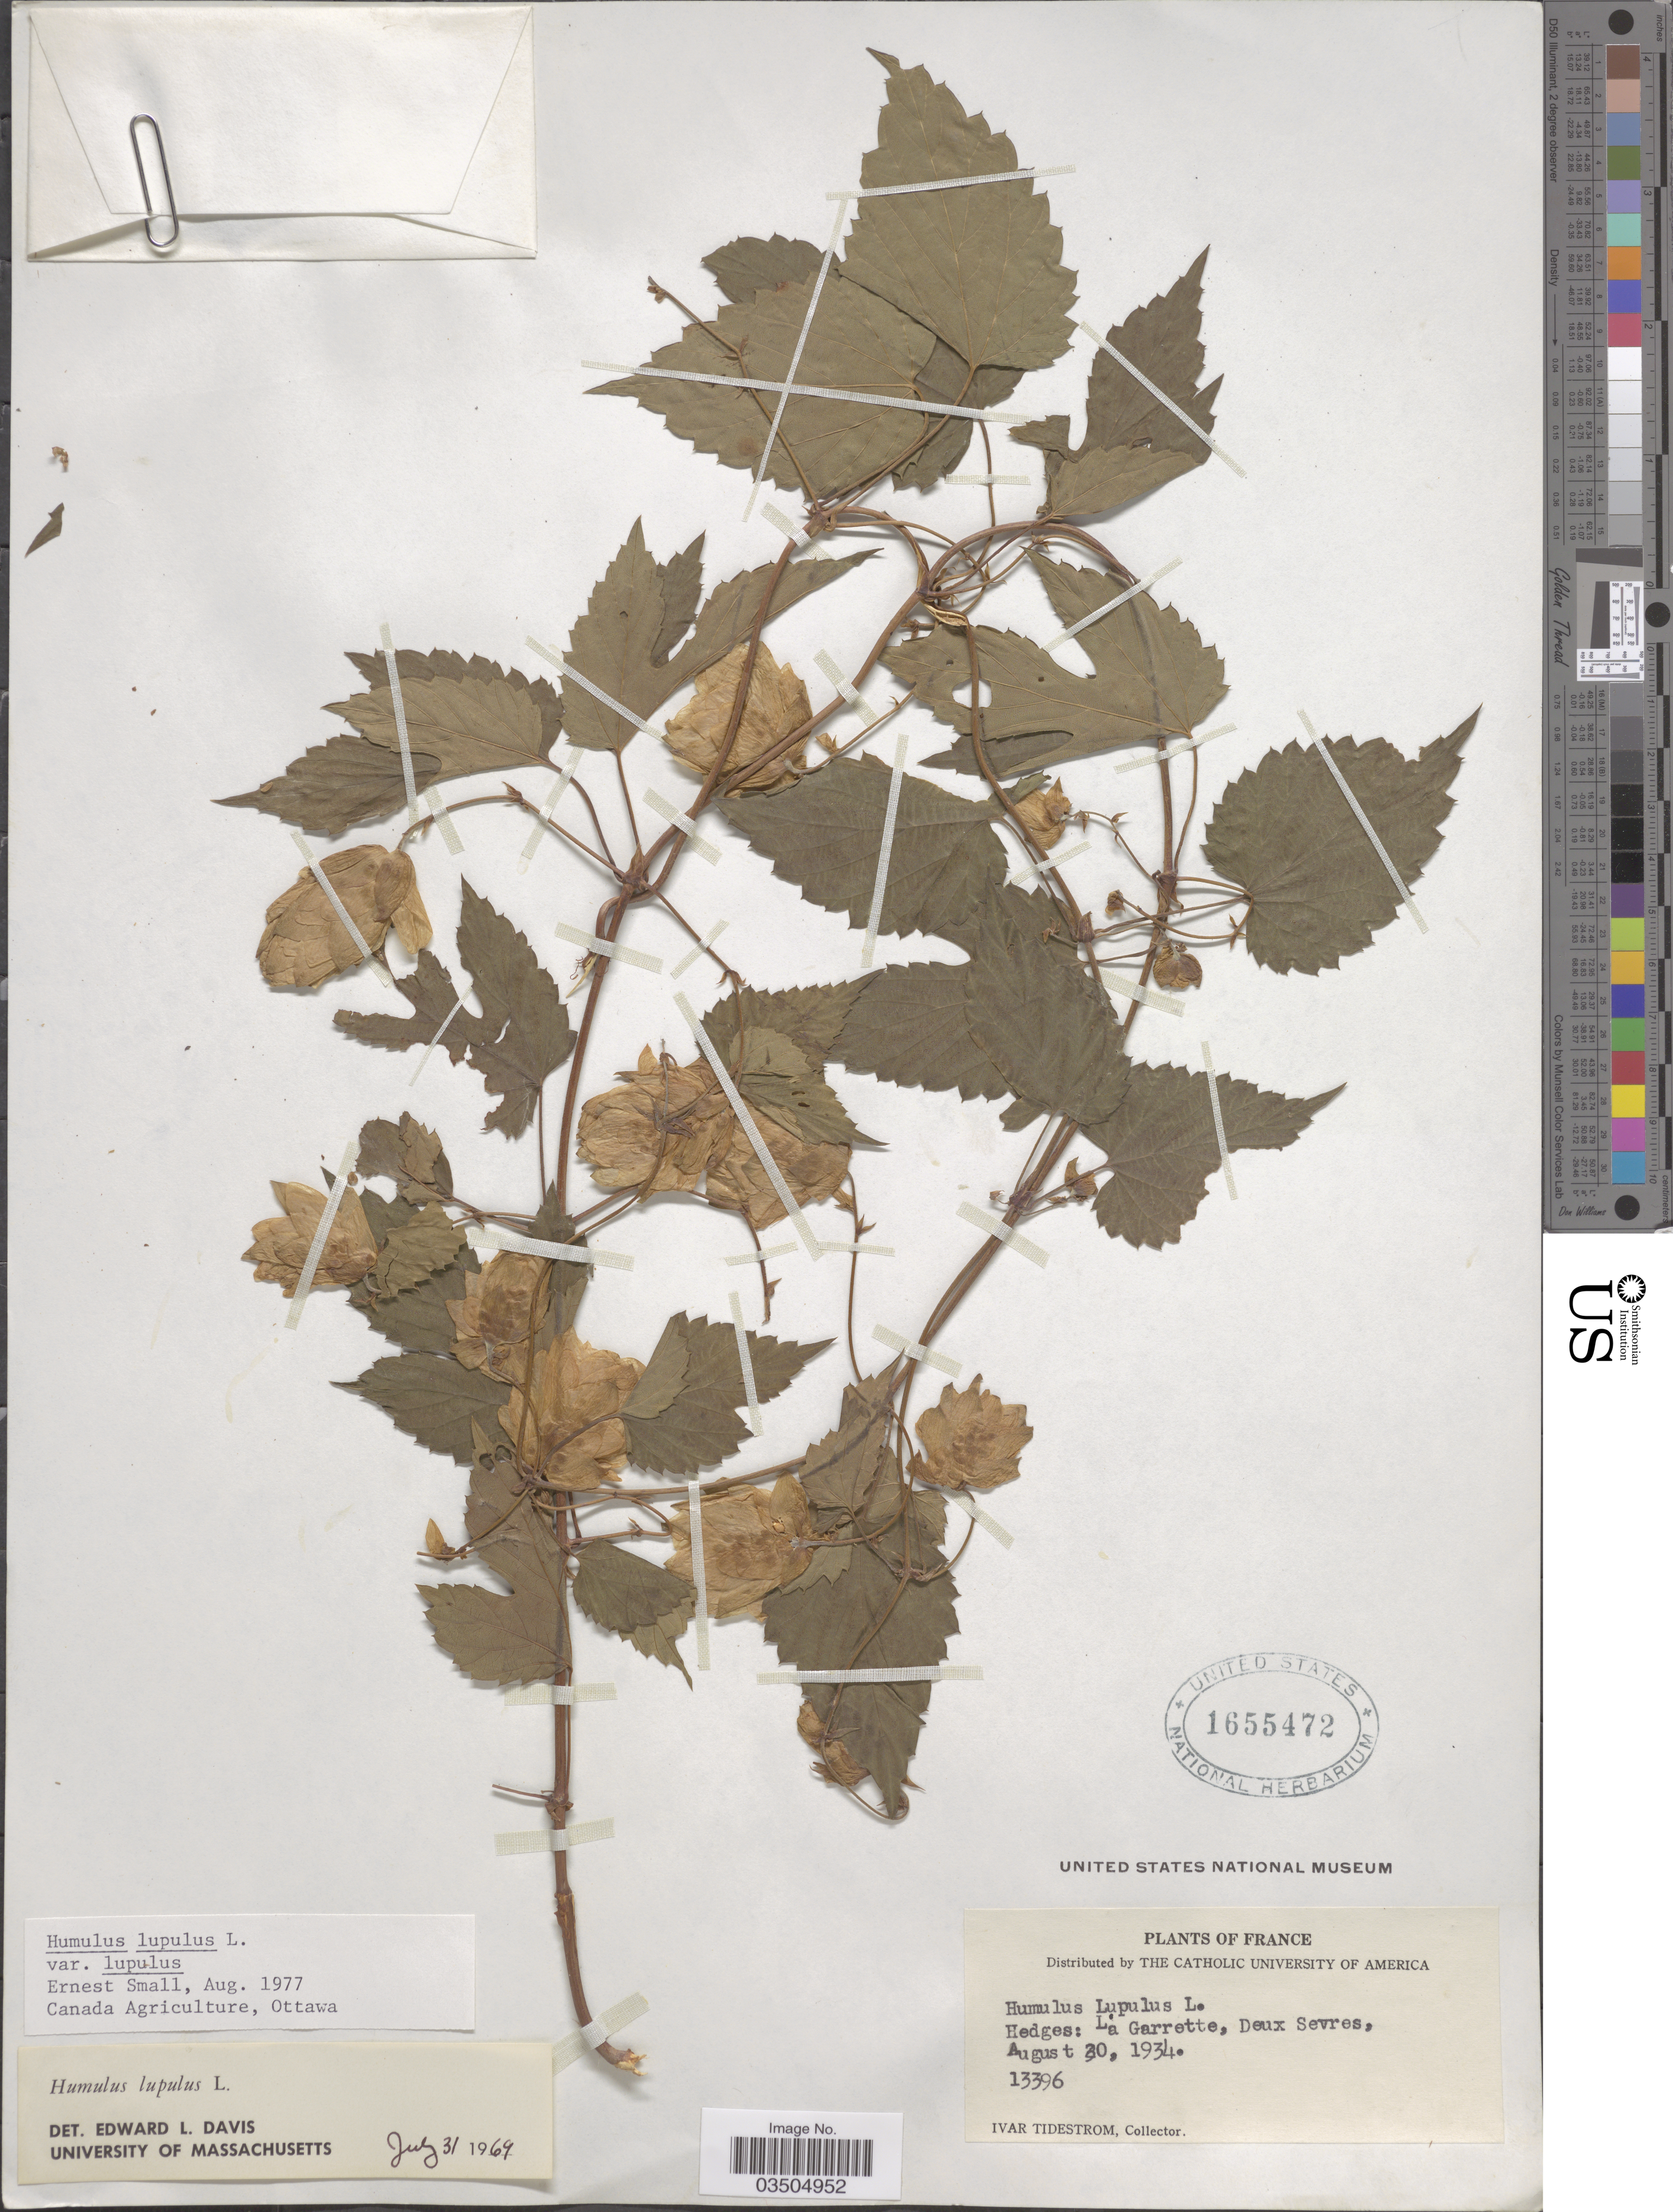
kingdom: Plantae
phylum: Tracheophyta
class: Magnoliopsida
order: Rosales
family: Cannabaceae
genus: Humulus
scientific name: Humulus lupulus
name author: L.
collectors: I. F. Tidestrom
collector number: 13396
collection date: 1934-08-20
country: France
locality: Hedges: La Garrette, Deux Sevres.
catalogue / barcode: US 1655472